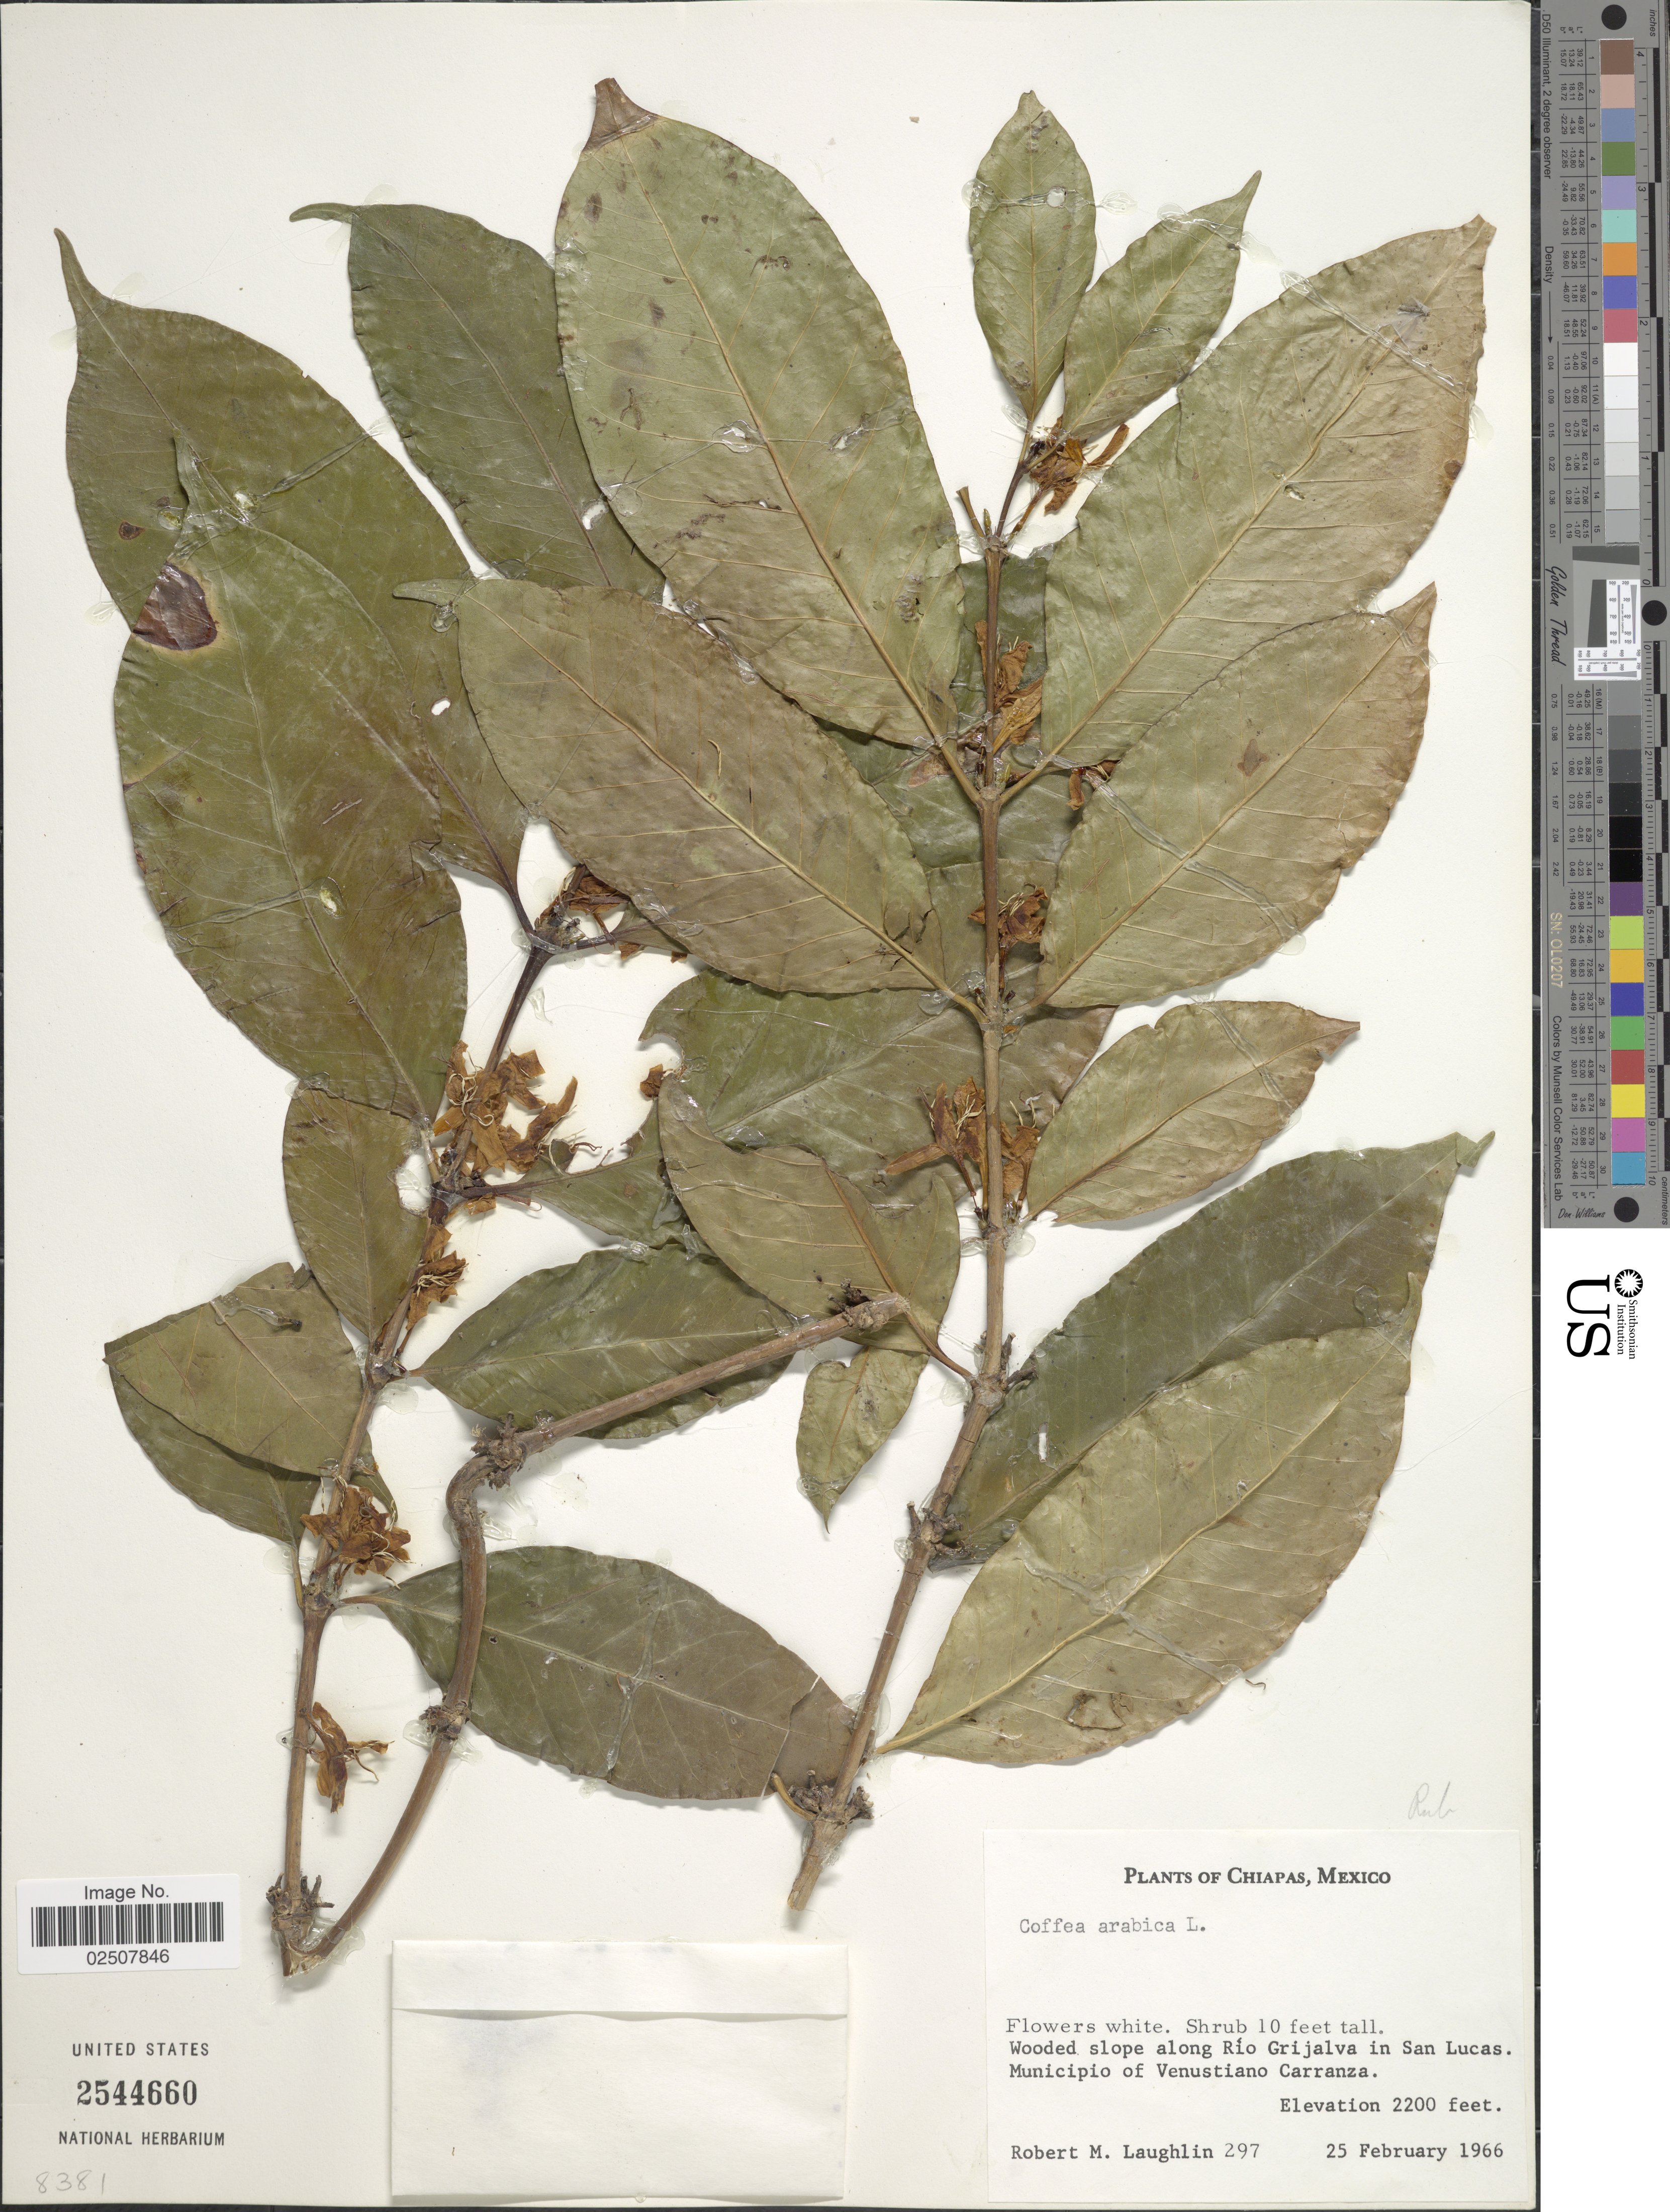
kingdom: Plantae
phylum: Tracheophyta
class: Magnoliopsida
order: Gentianales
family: Rubiaceae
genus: Coffea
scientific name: Coffea arabica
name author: L.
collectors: R. M. Laughlin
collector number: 297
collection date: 1966-02-25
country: Mexico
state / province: Chiapas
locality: Wooded slope along Río Grijalva in San Lucas. Municipio of Venustiano Carranza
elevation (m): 671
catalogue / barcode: US 2544660